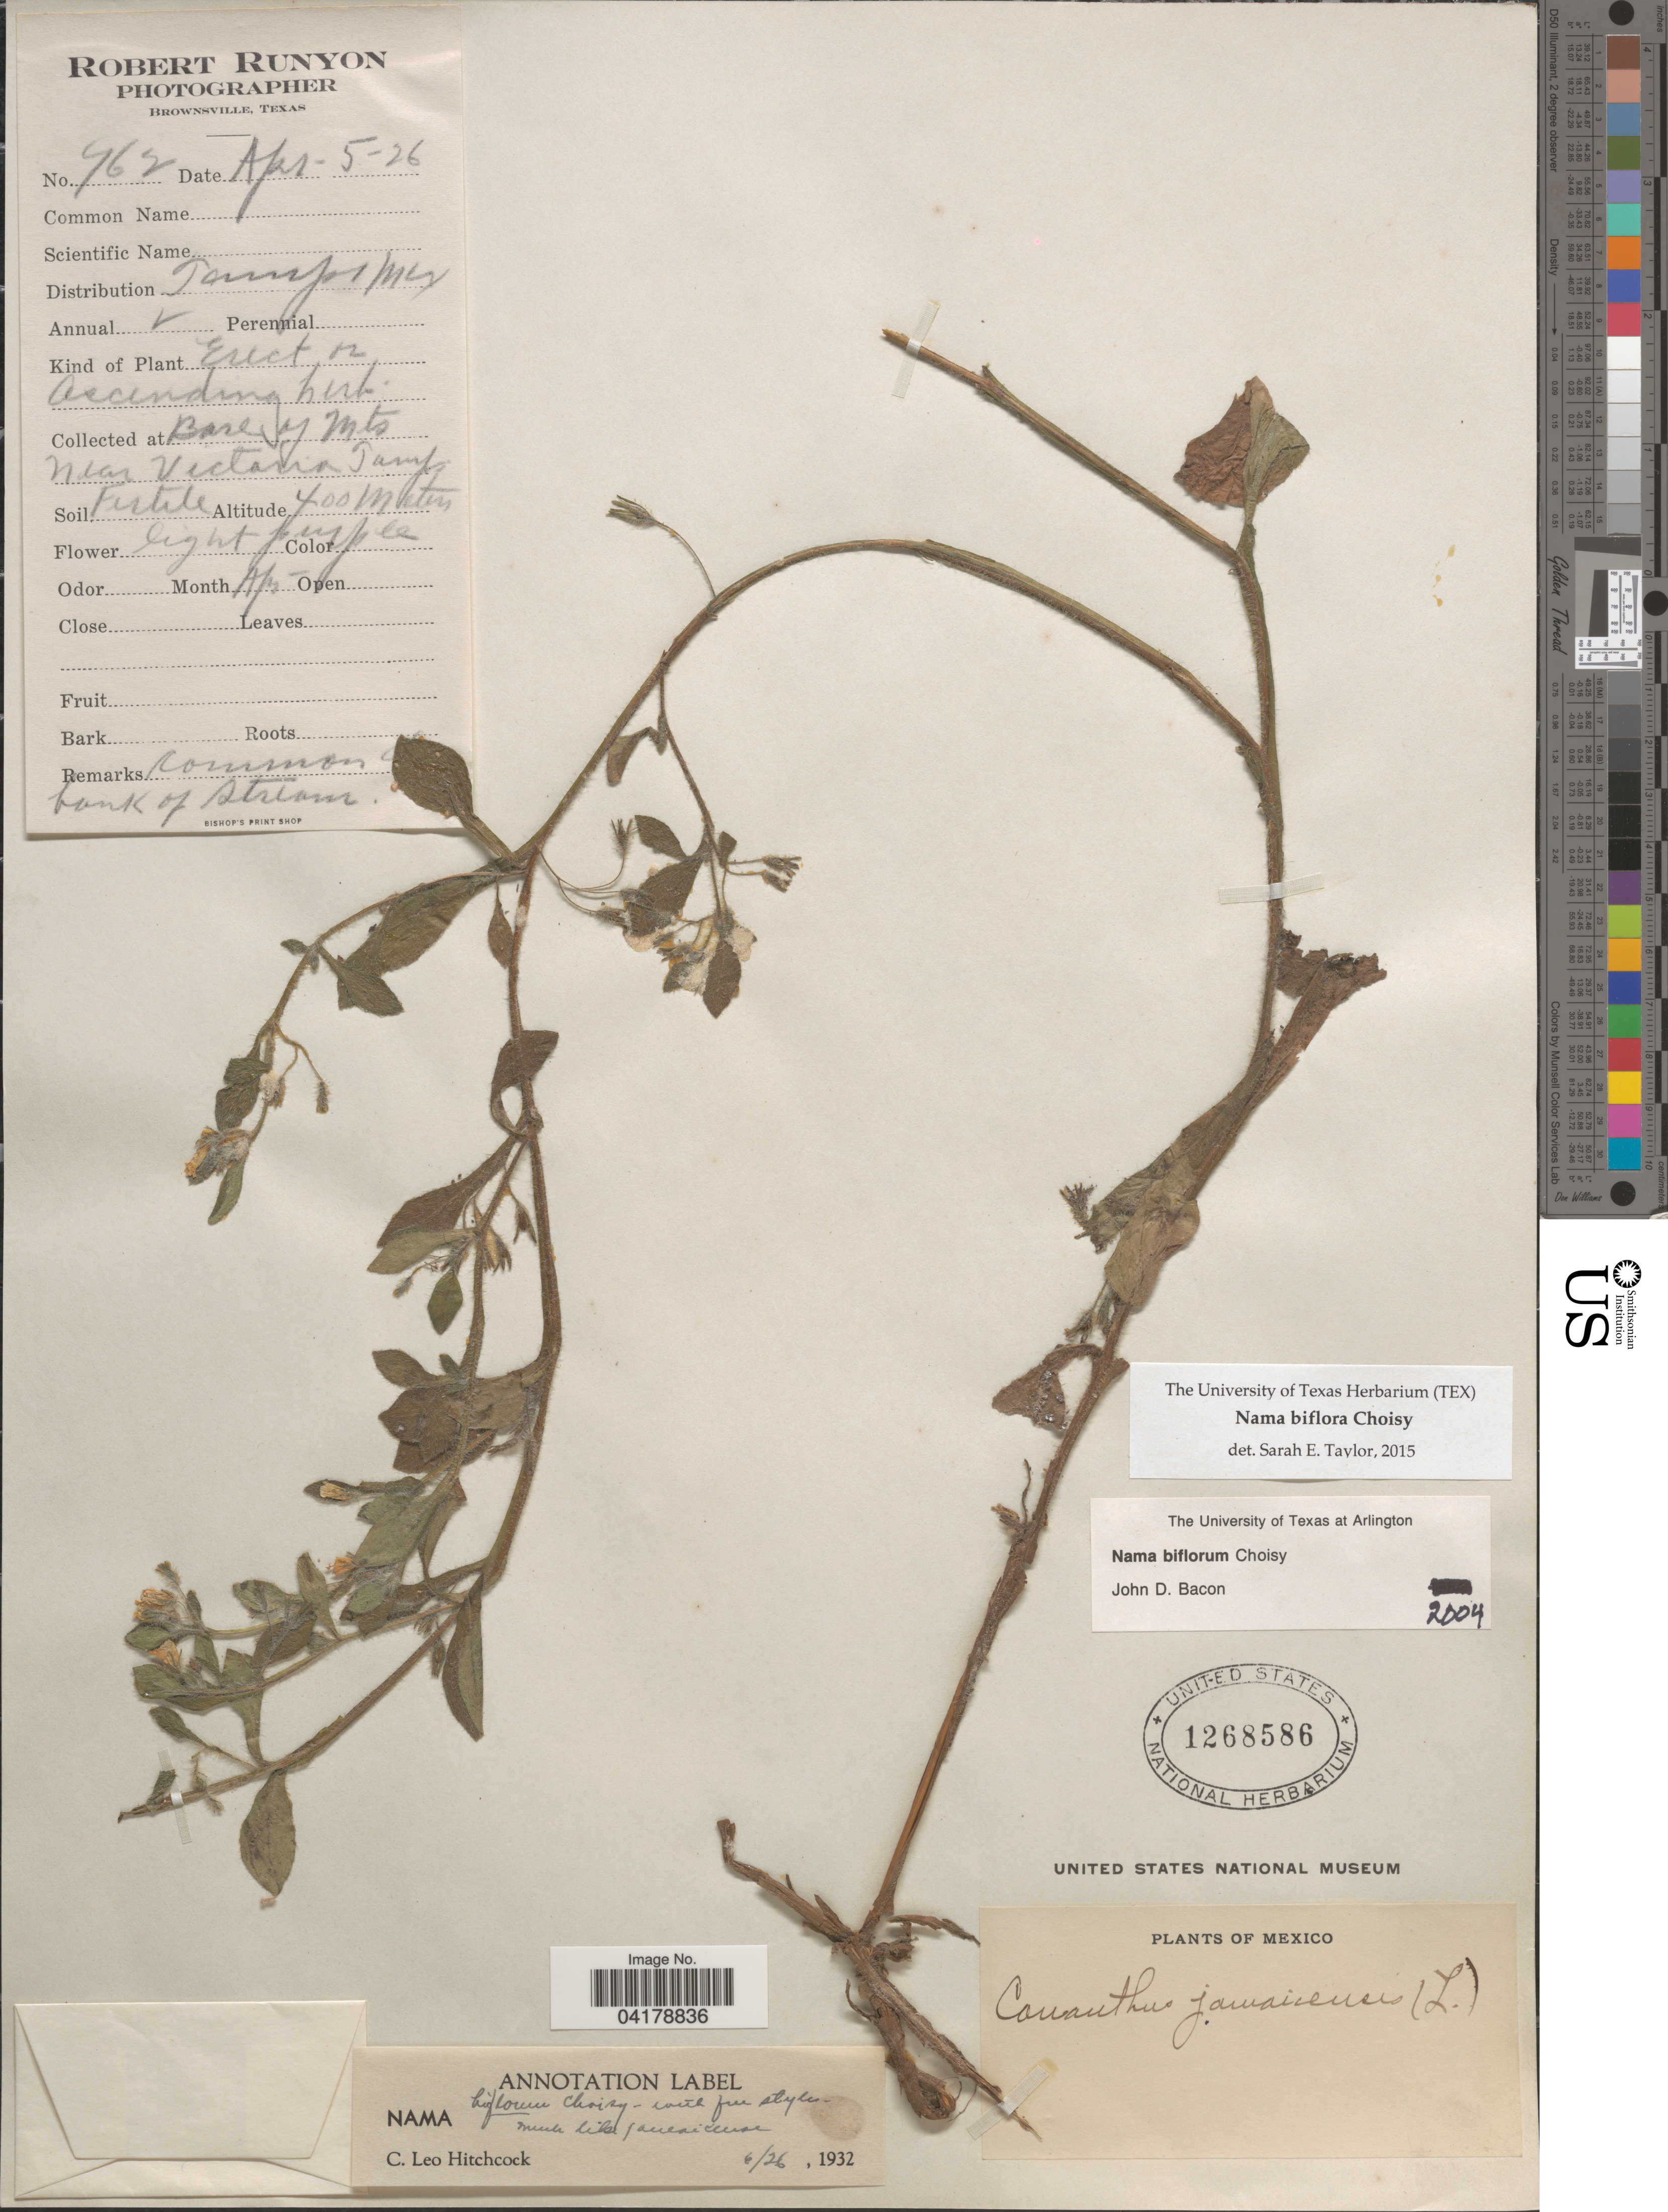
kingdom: Plantae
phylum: Tracheophyta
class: Magnoliopsida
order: Boraginales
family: Namaceae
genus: Nama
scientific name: Nama biflora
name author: Choisy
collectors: R. Runyon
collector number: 962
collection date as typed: Transcribed d/m/y: 5/4/26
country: Mexico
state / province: Tamaulipas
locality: Base of Mts near Victoria.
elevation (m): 400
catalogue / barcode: US 1268586